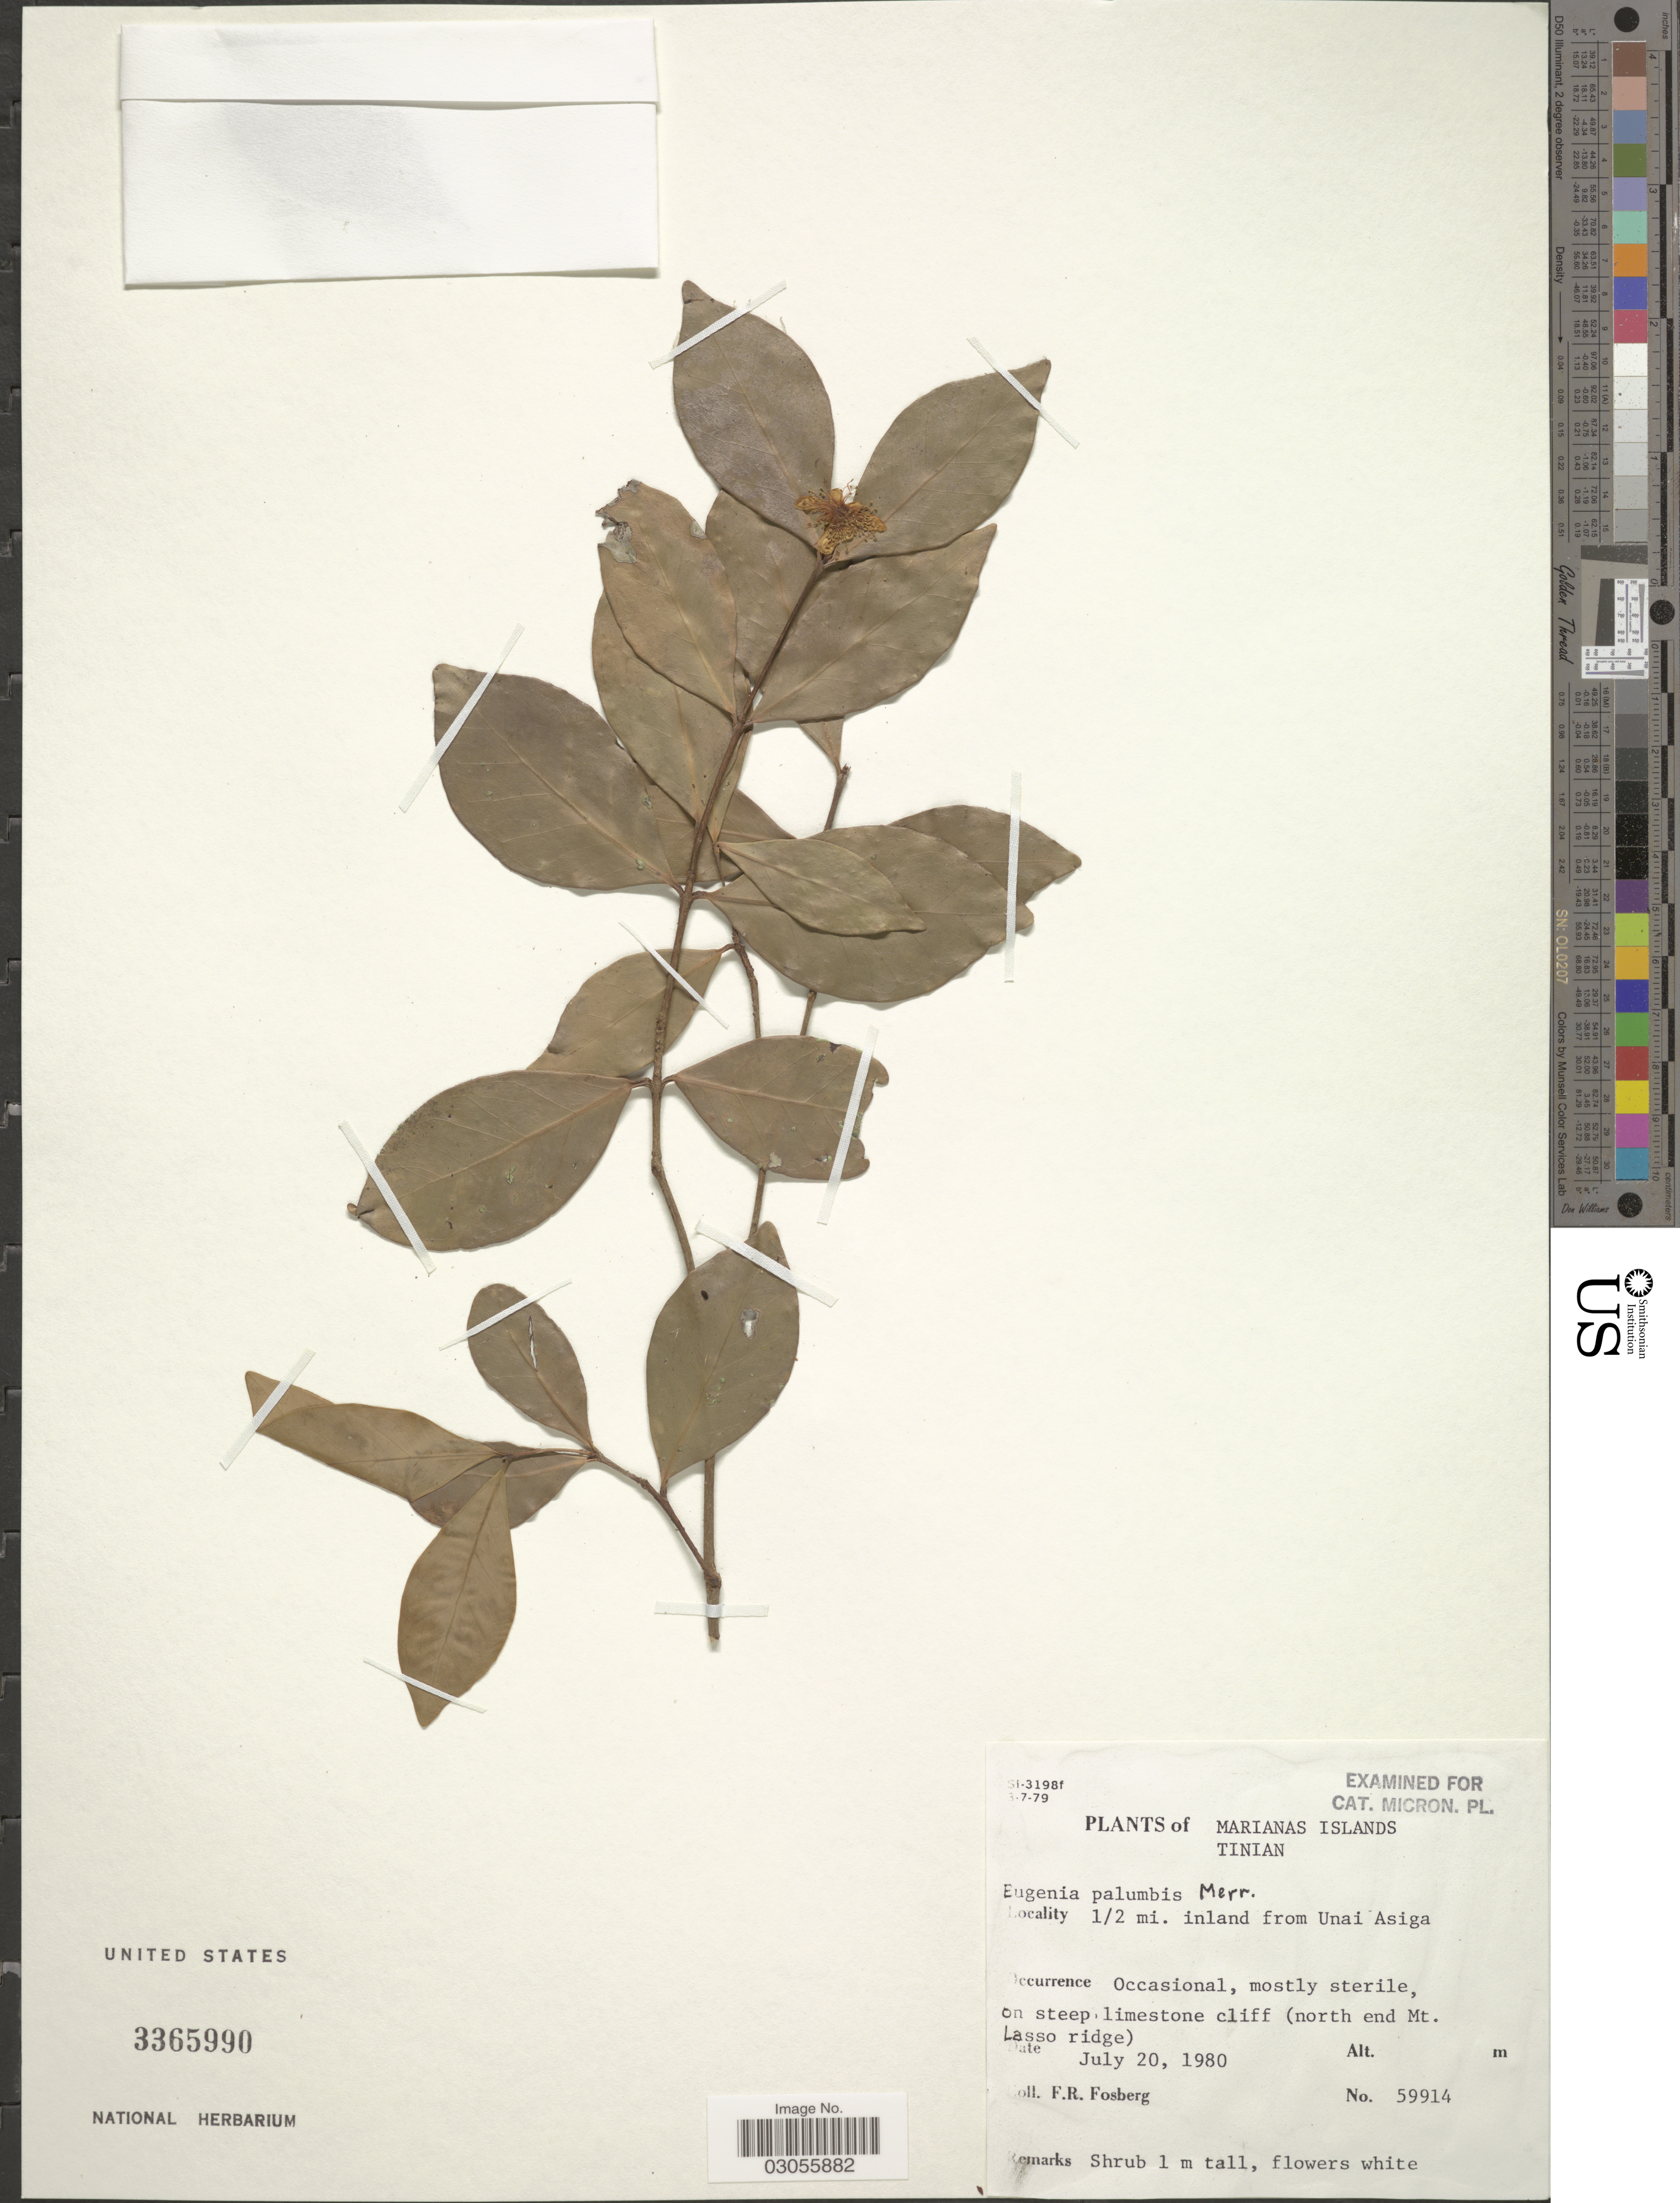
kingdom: Plantae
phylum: Tracheophyta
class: Magnoliopsida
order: Myrtales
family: Myrtaceae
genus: Eugenia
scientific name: Eugenia palumbis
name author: Merr.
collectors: F. R. Fosberg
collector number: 59914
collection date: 1980-07-20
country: Northern Mariana Islands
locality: Marianas Islands. Tinian. ½ mi. inland from Unai Asiga (north end Mt. Lasso ridge).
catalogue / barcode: US 3365990